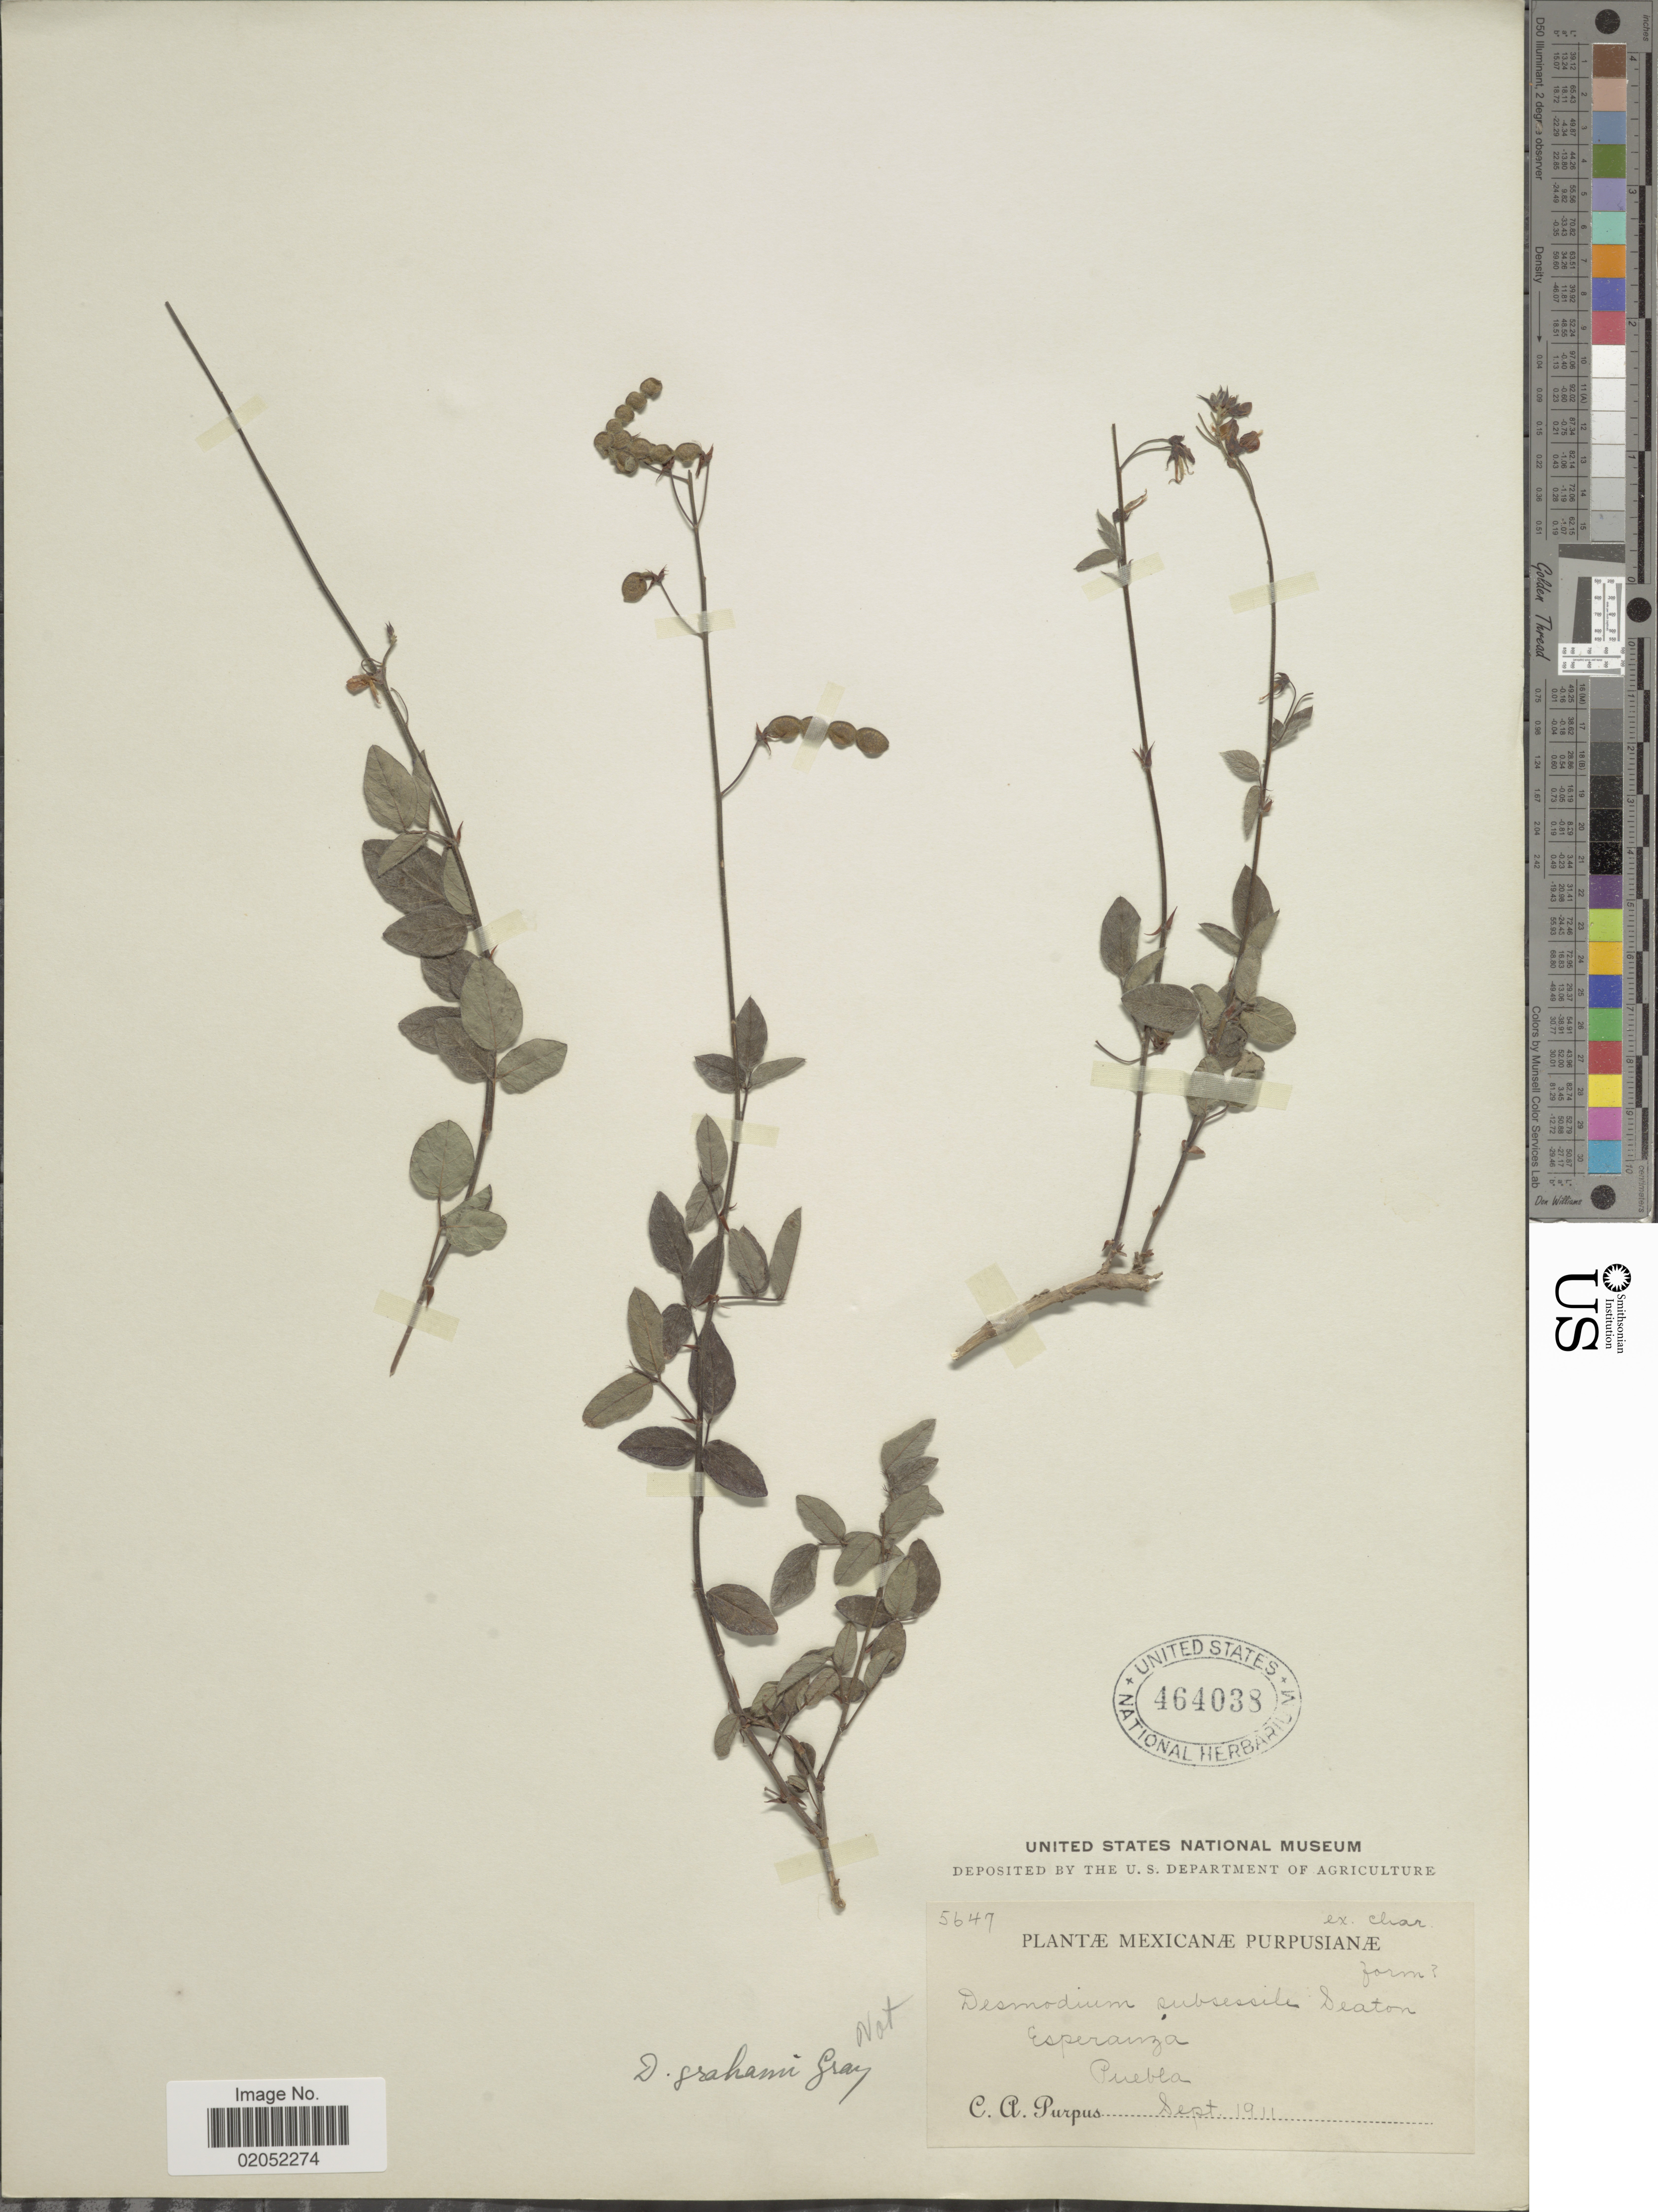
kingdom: Plantae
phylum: Tracheophyta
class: Magnoliopsida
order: Fabales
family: Fabaceae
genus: Desmodium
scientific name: Desmodium grahamii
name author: A. Gray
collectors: C. A. Purpus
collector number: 56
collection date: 1911-09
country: Mexico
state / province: Puebla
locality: Esperanza, Puebla.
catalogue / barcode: US 464038